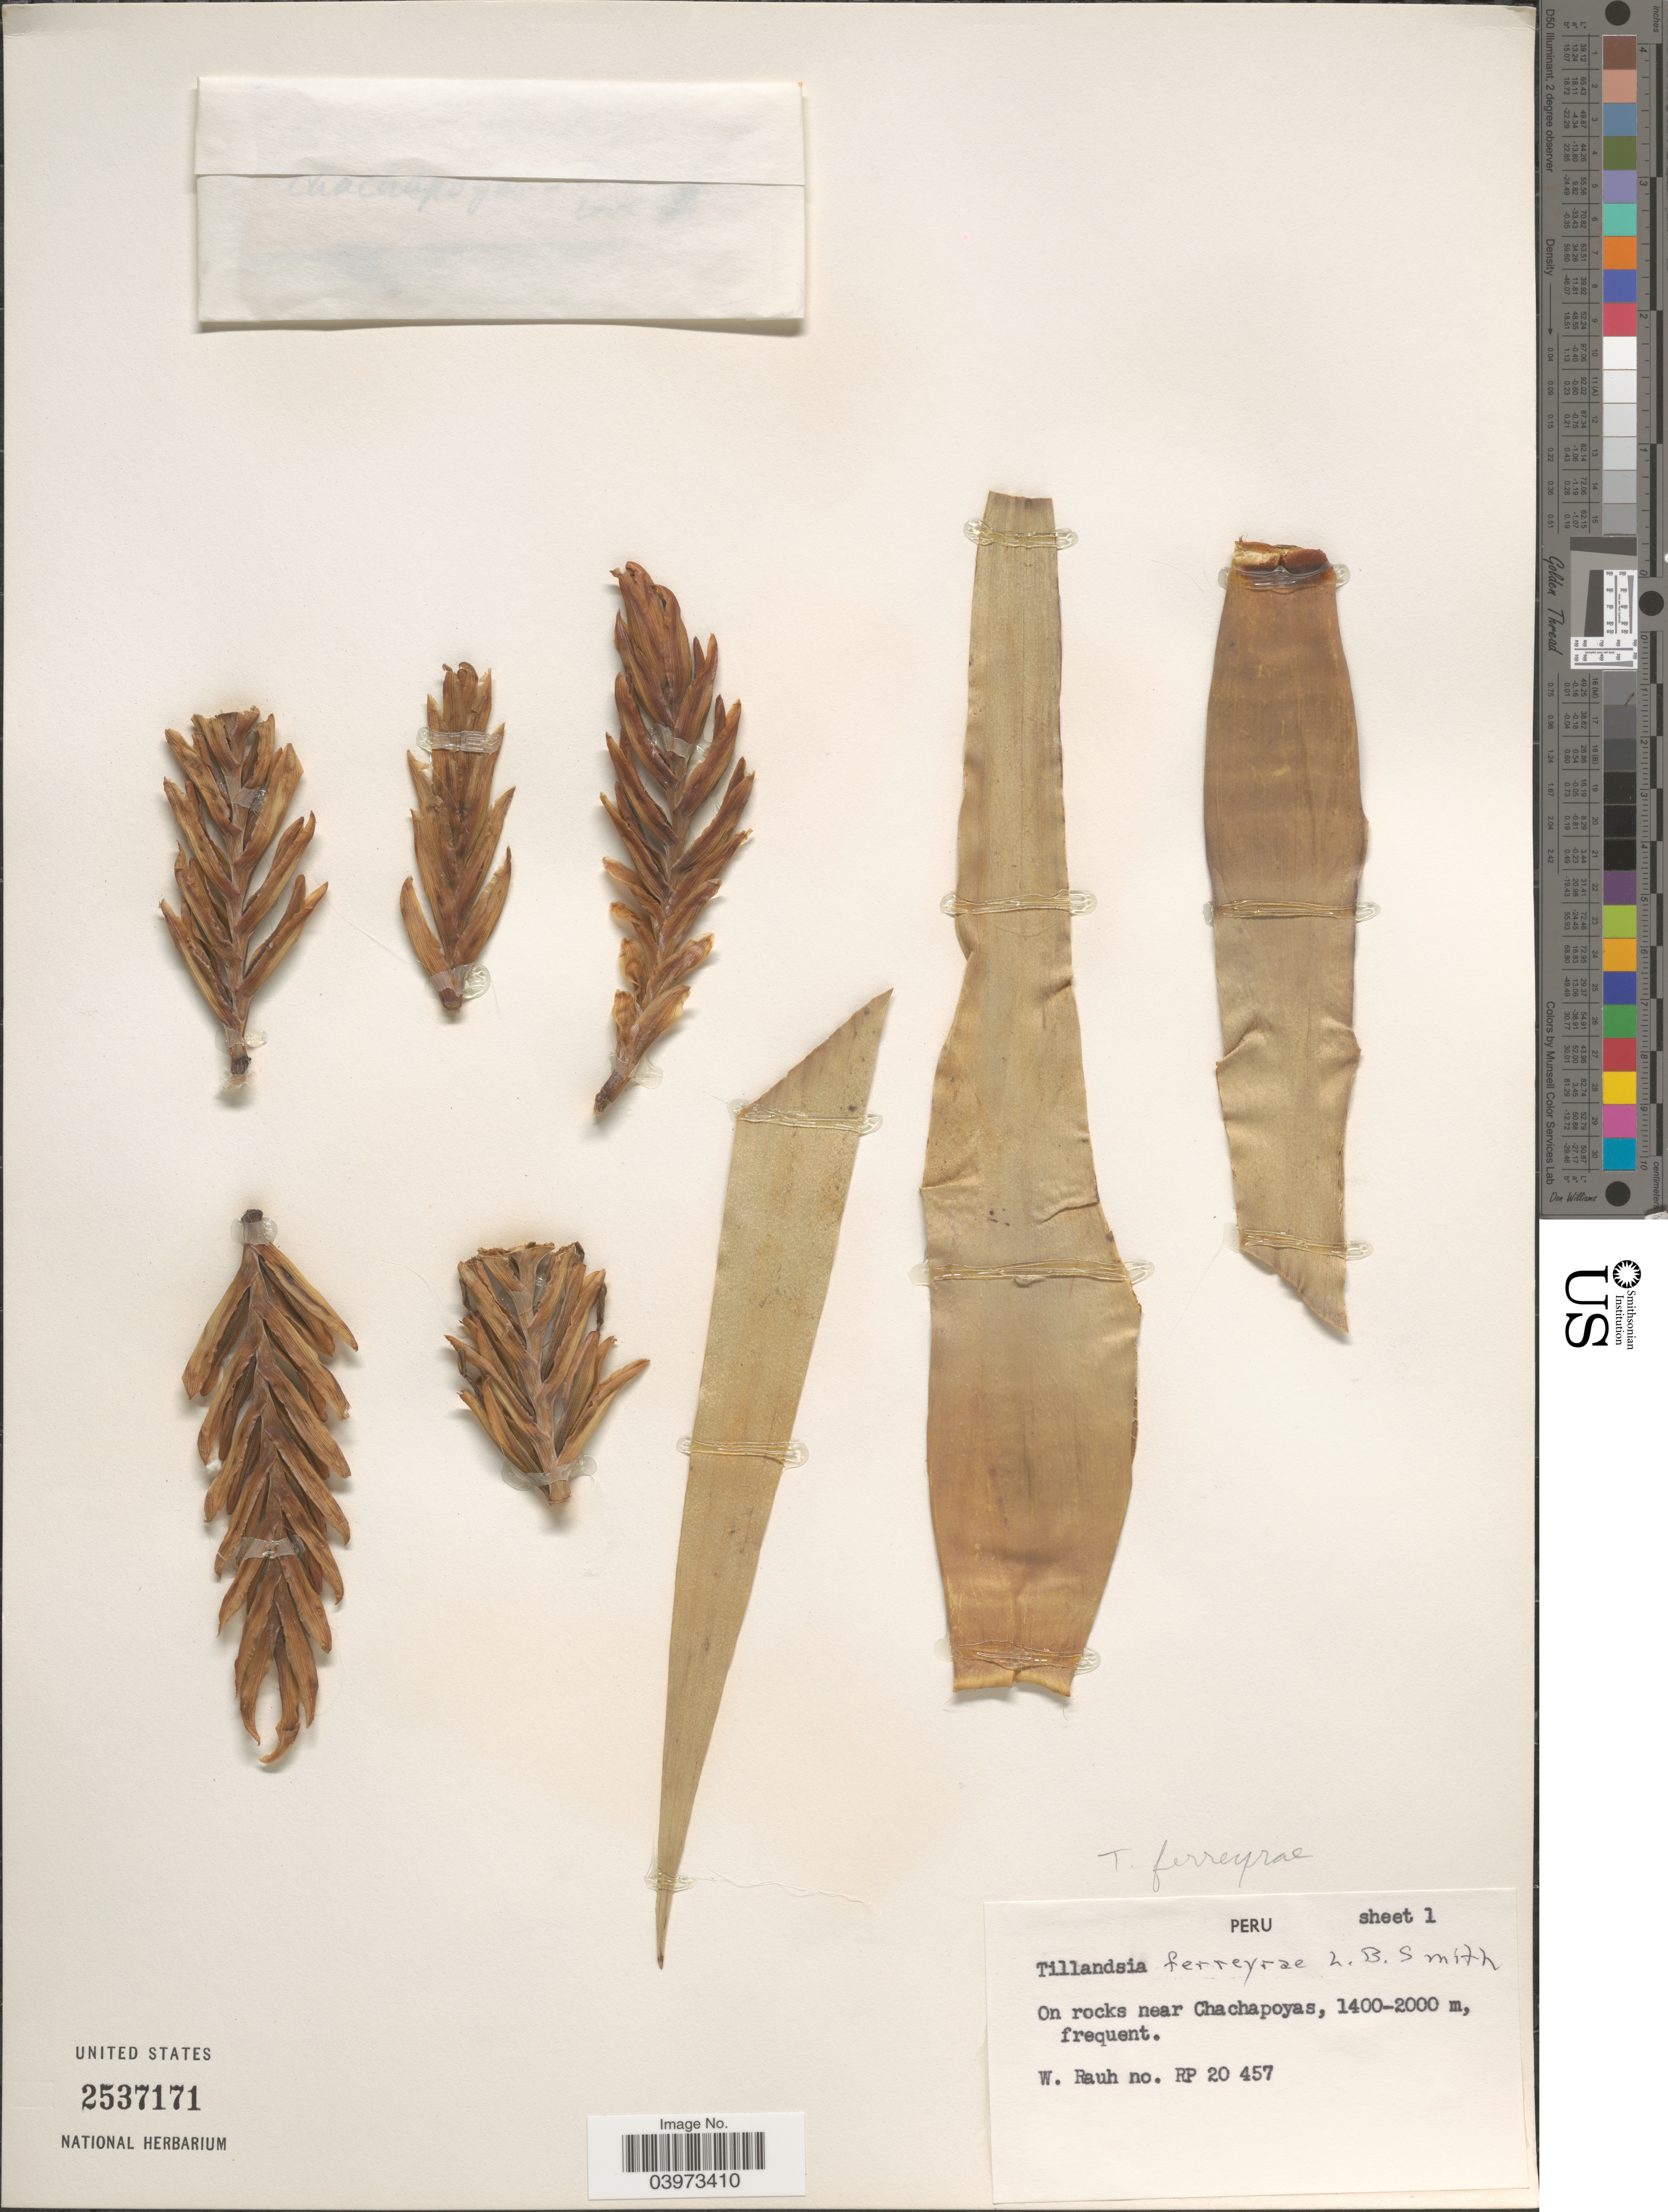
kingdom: Plantae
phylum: Tracheophyta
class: Liliopsida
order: Poales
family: Bromeliaceae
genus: Tillandsia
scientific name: Tillandsia ferreyrae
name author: L.B. Sm.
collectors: W. Rauh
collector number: RP20457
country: Peru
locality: On rocks near Chachapoyas.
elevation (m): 1400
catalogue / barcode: US 2537171